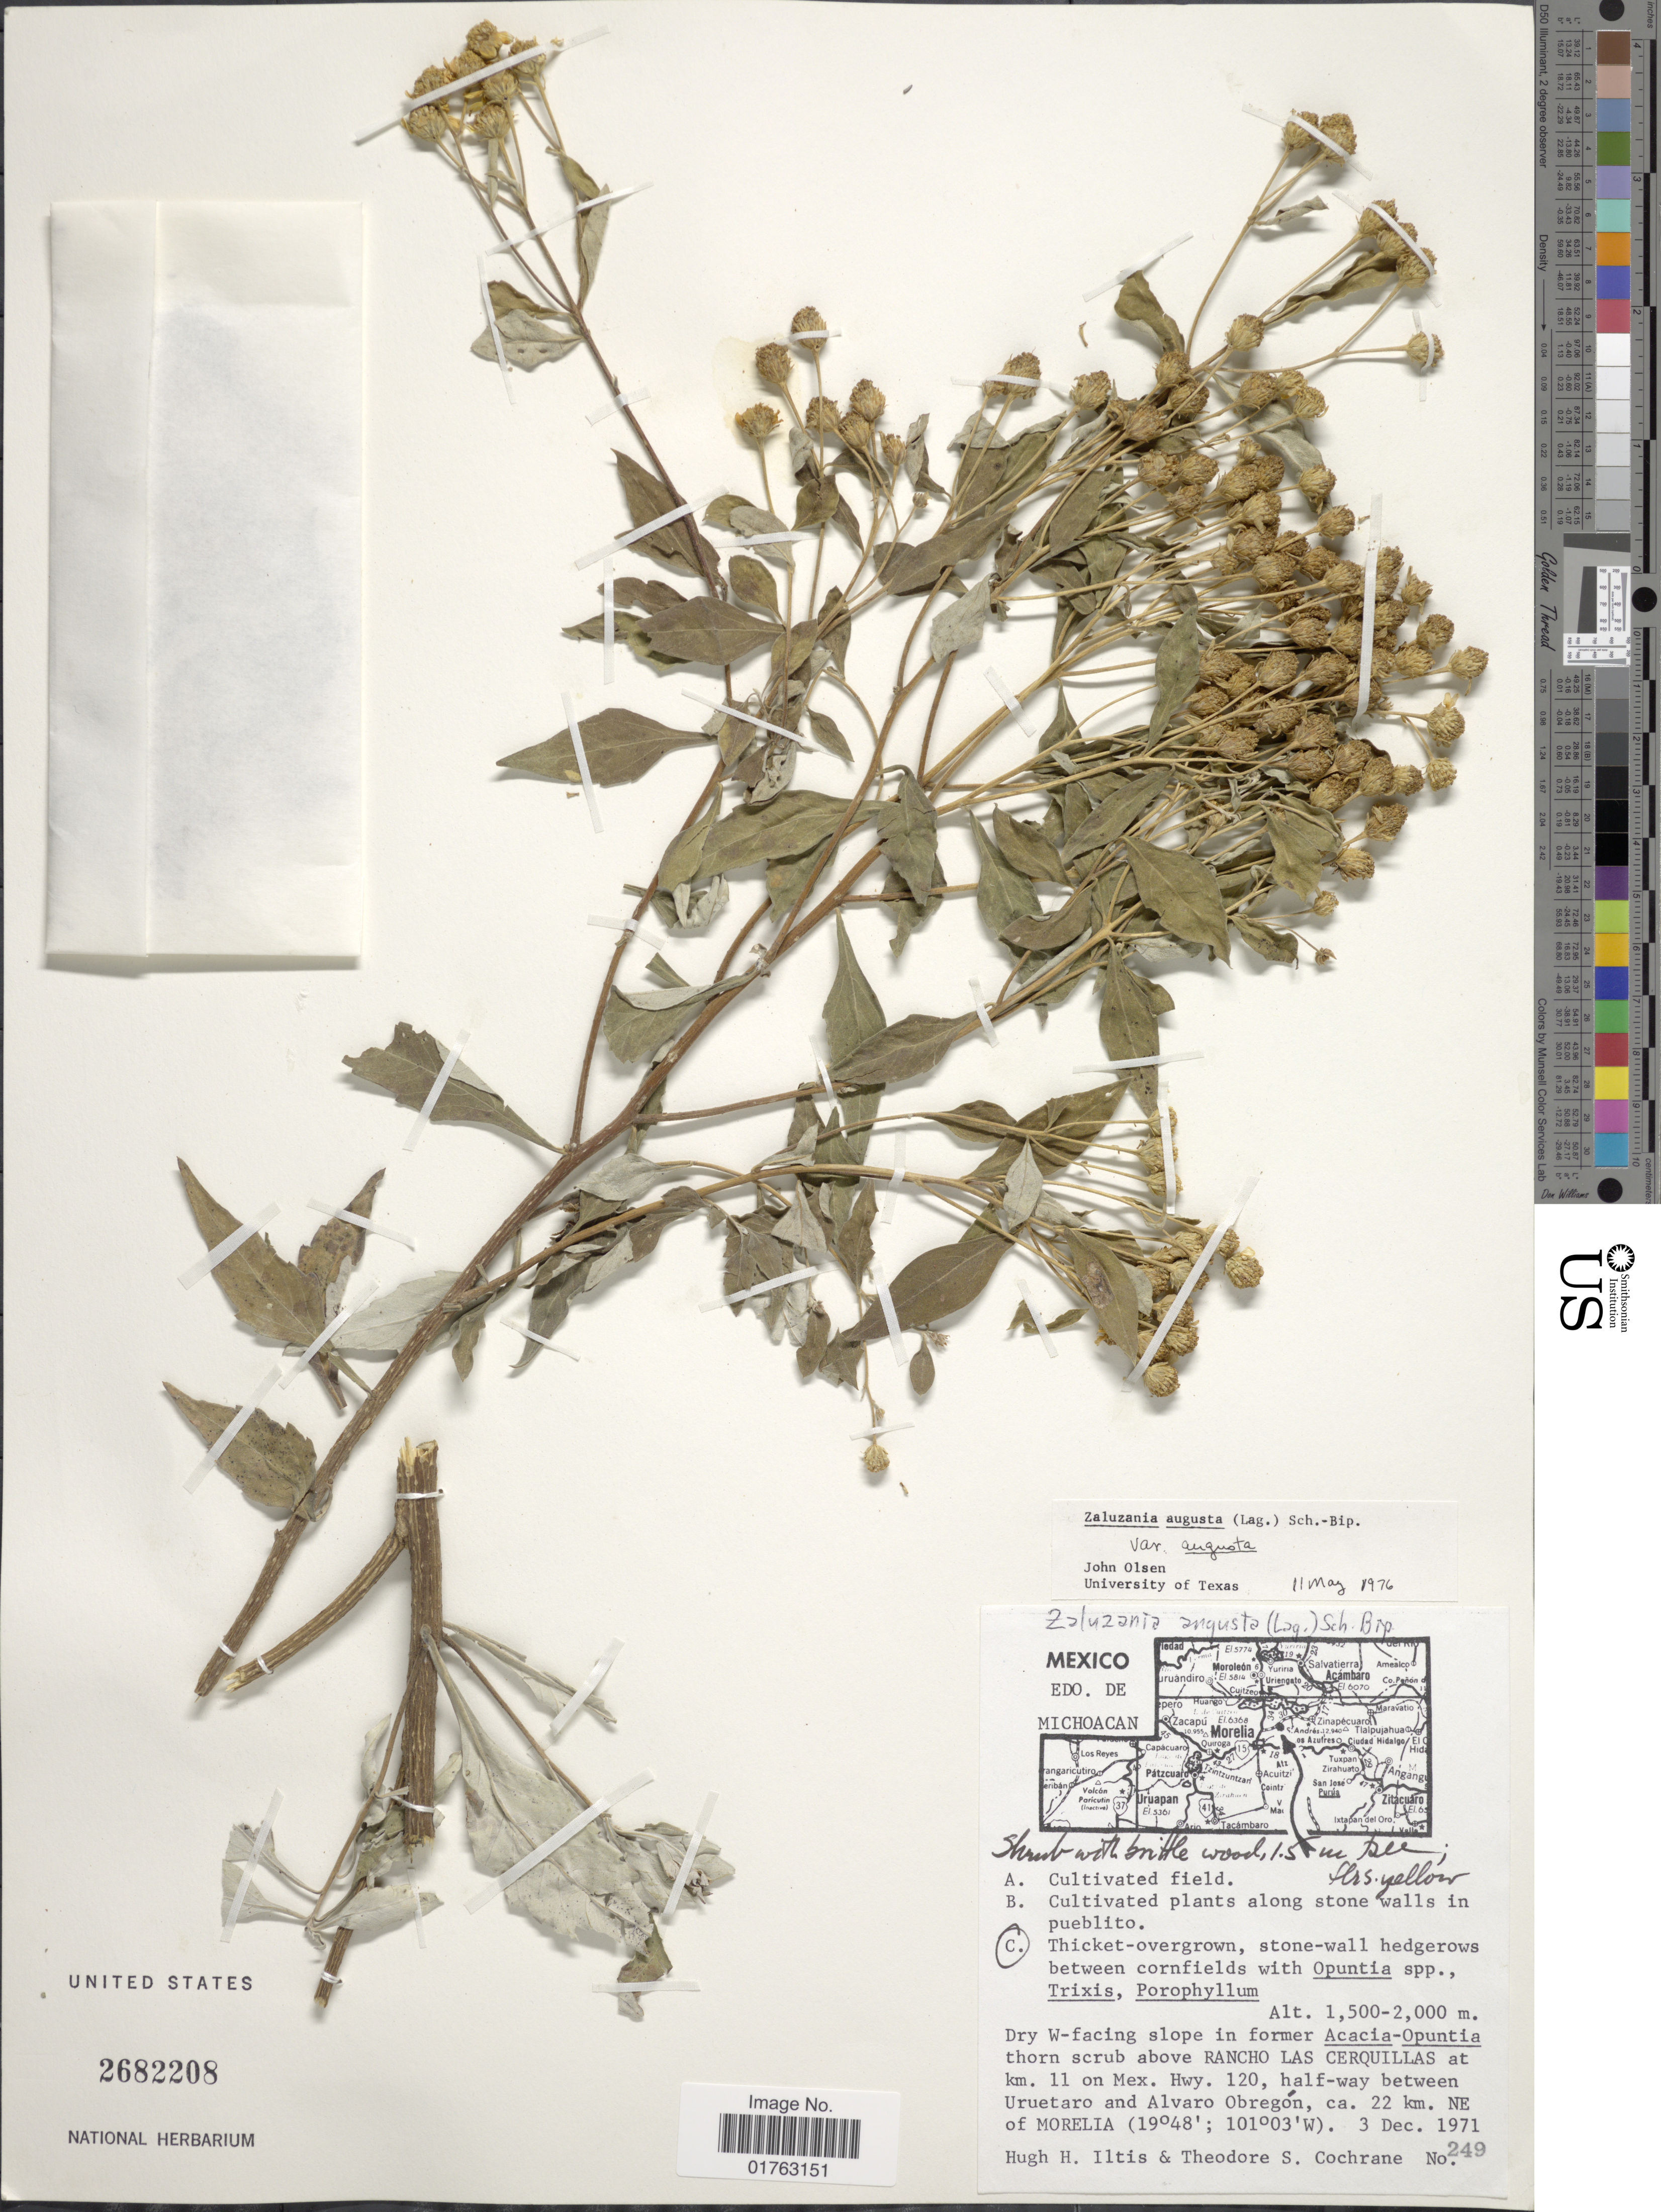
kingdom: Plantae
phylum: Tracheophyta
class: Magnoliopsida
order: Asterales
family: Asteraceae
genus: Zaluzania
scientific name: Zaluzania angusta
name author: (Lag.) Sch. Bip.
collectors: H. H. Iltis & T. S. Cochrane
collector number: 249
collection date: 1971-12-03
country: Mexico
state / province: Michoacán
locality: Dry W-facing slope in former thorn scrub above Rancho Las Ceroquilias at Km. 11 on Mex. Hwy. 120, half-way between Uruetaro and Alvaro Obregon, ca. 22 km. NE of Morelia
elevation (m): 1500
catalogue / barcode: US 2682208